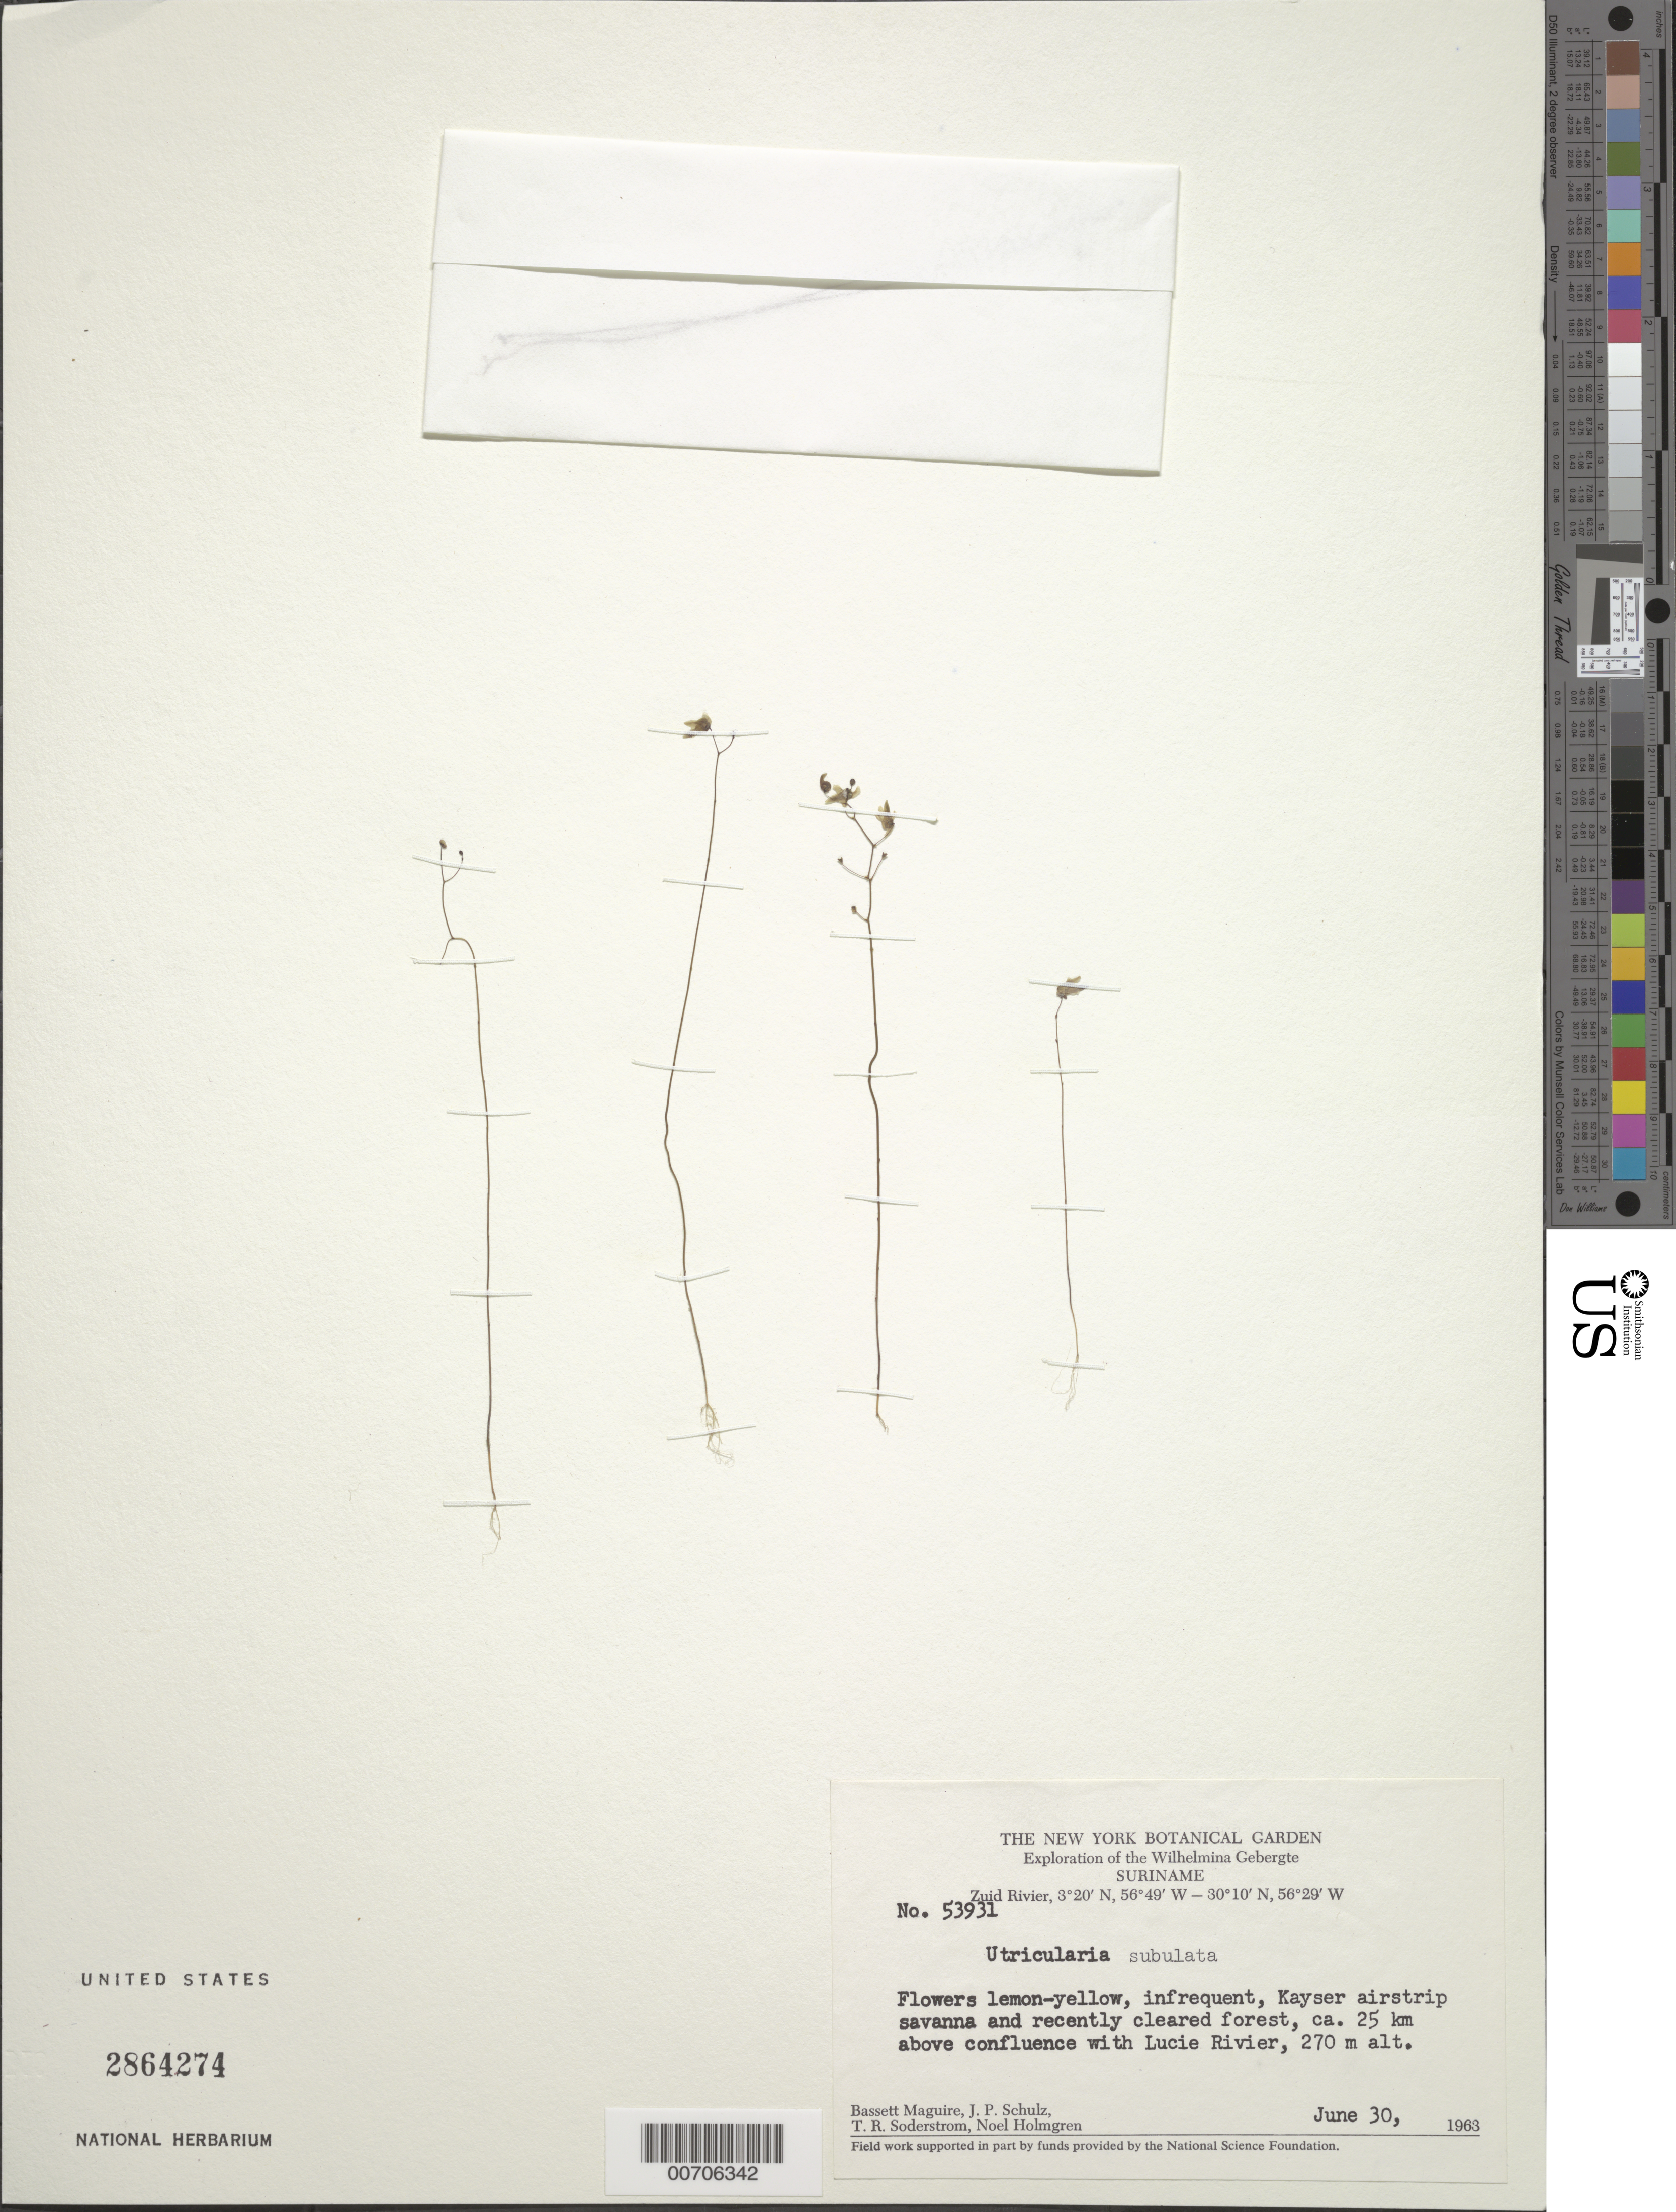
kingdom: Plantae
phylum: Tracheophyta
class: Magnoliopsida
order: Lamiales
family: Lentibulariaceae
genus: Utricularia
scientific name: Utricularia subulata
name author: L.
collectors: B. Maguire, J. P. Schulz, T. R. Soderstrom & N. H. Holmgren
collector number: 53931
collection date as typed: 30-Jun-63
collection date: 1963-06-30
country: Suriname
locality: Kayser Airstrip, Zuid R., 45 km above confl. with Lucie R., Wilhelmina Gebergte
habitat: Savanna and recently cleared forest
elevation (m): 270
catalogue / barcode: US 2864274